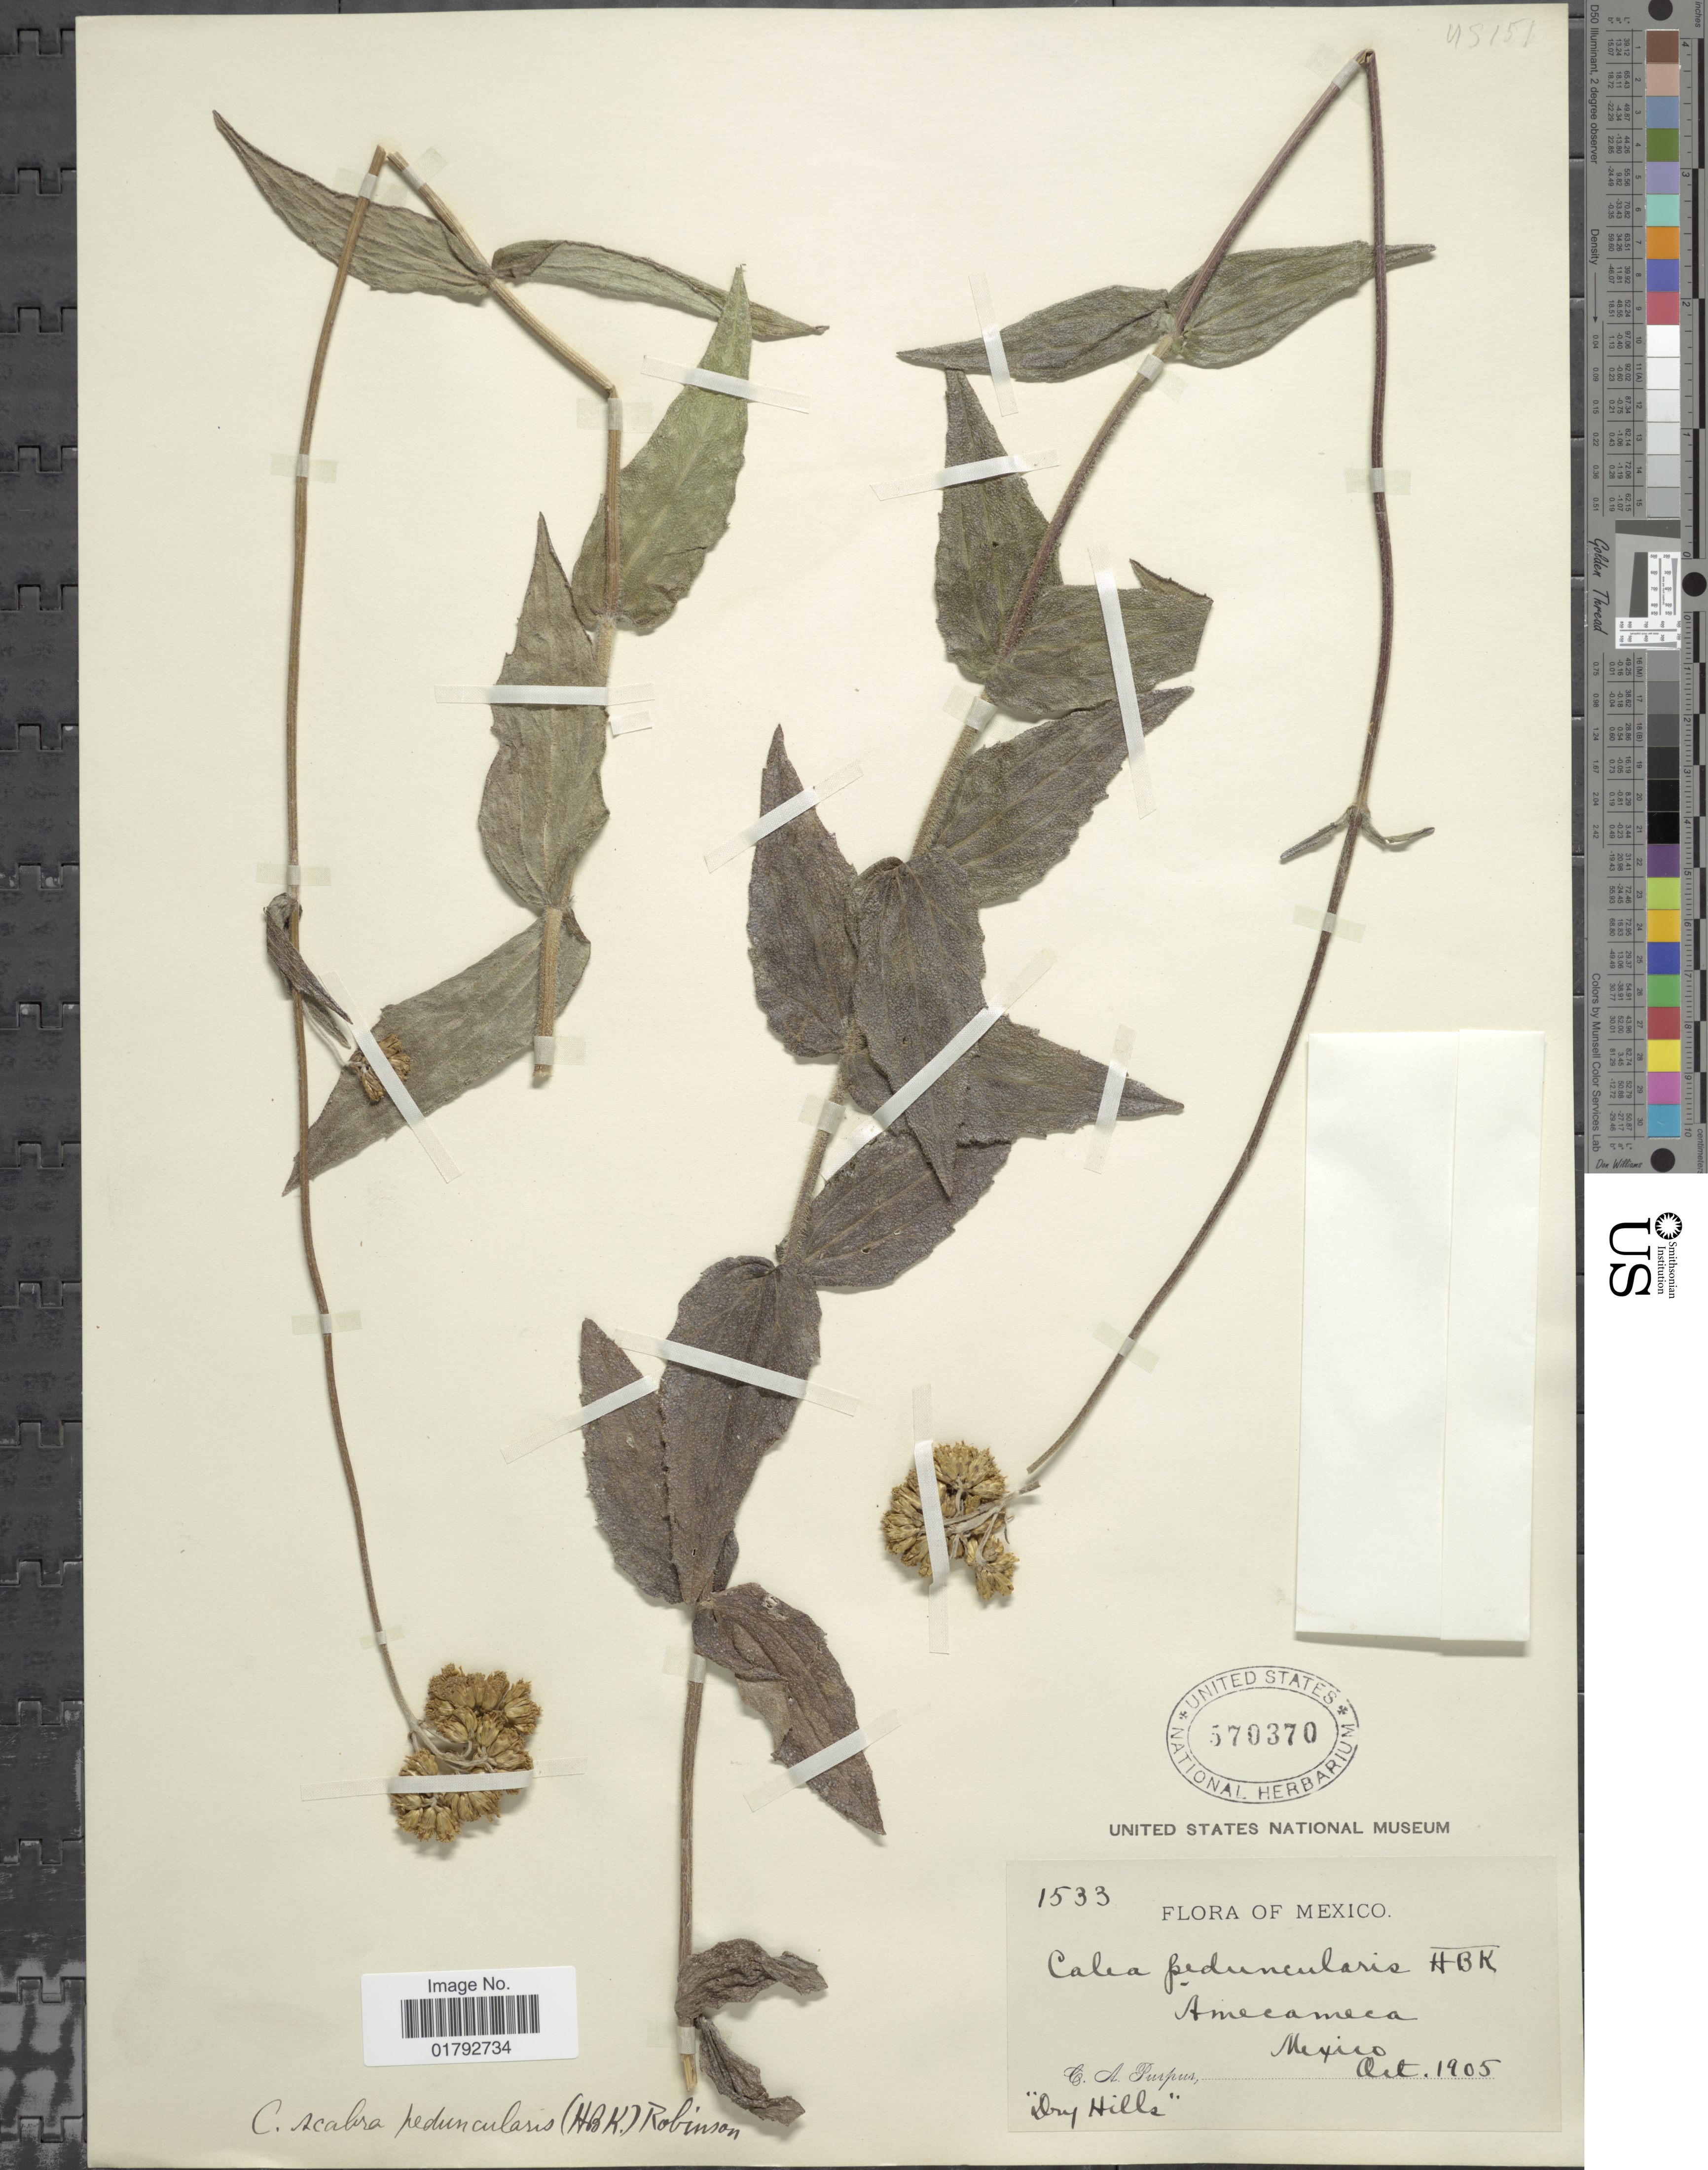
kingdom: Plantae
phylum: Tracheophyta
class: Magnoliopsida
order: Asterales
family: Asteraceae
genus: Alloispermum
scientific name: Alloispermum scabrum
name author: (Lag.) H. Rob.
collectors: C. A. Purpus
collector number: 1533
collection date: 1905-10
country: Mexico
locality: Amecameca, Mexico.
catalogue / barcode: US 570370